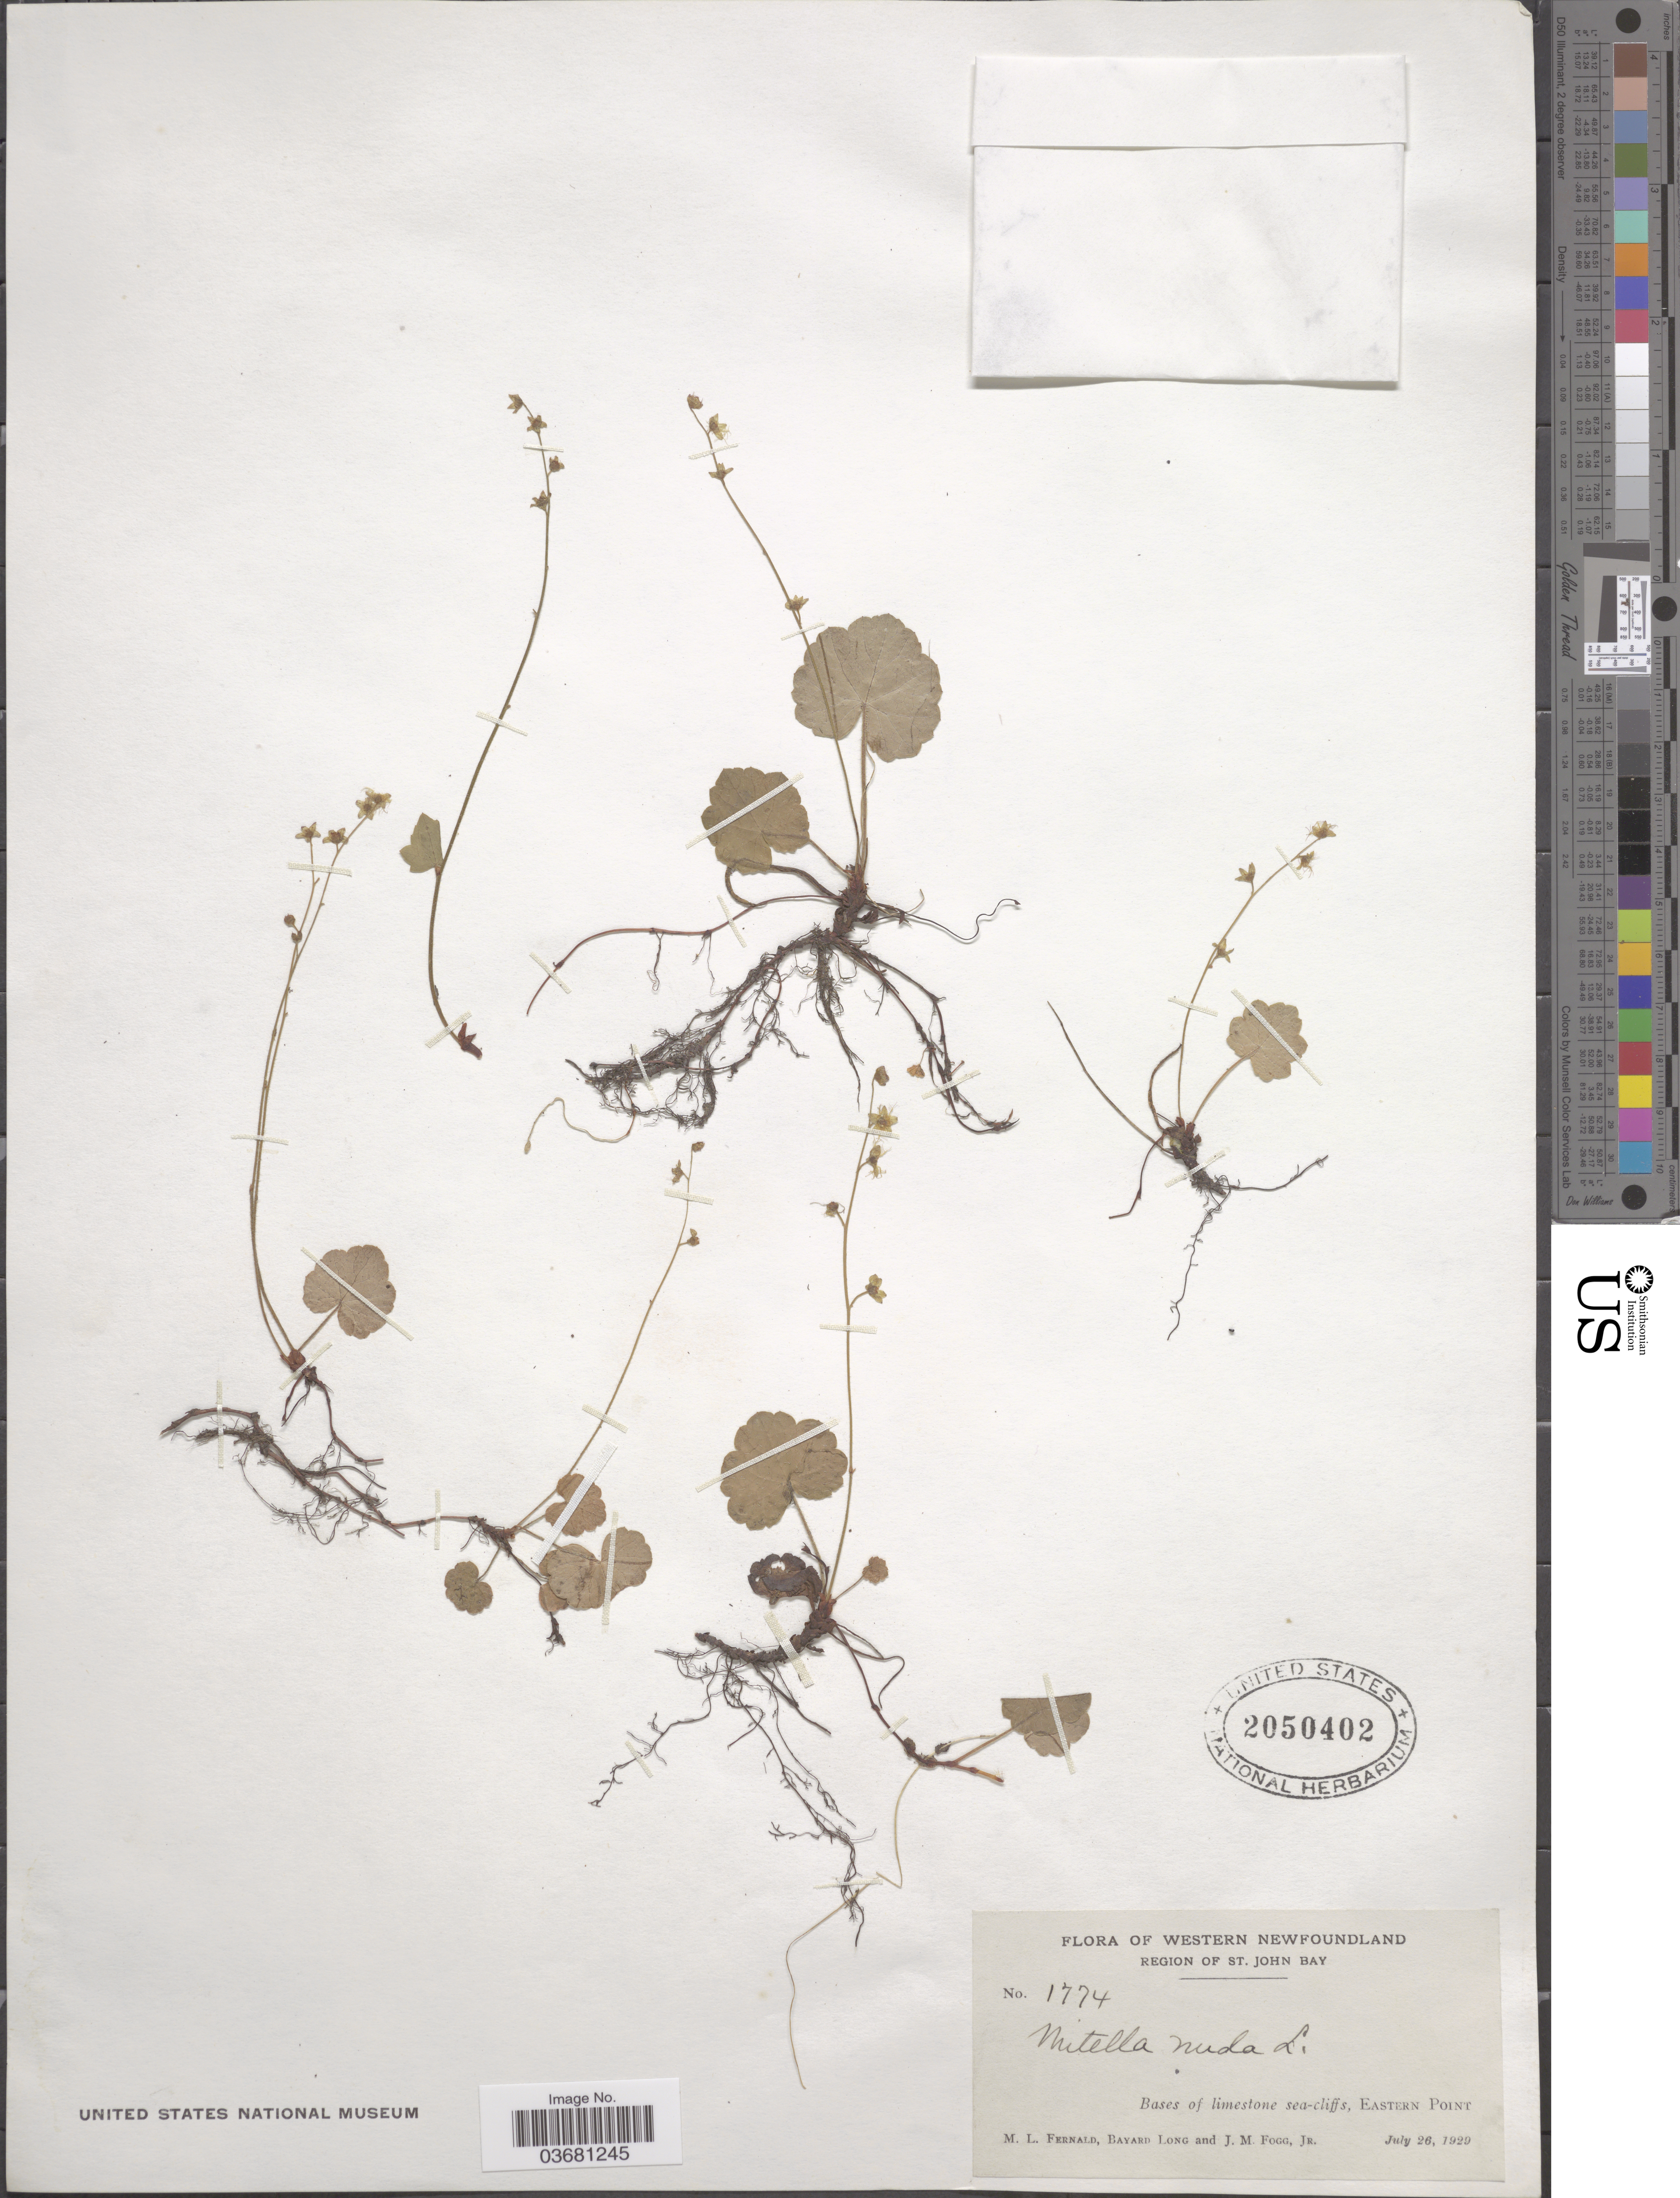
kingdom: Plantae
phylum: Tracheophyta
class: Magnoliopsida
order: Saxifragales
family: Saxifragaceae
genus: Mitella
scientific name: Mitella nuda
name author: L.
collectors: M. L. Fernald, B. Long & J. Fogg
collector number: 1774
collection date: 1929-07-26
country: Canada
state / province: Newfoundland and Labrador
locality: Western Newfoundland. Region of St. John Bay. Bases of limestone sea-cliffs, Eastern Point.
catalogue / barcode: US 2050402